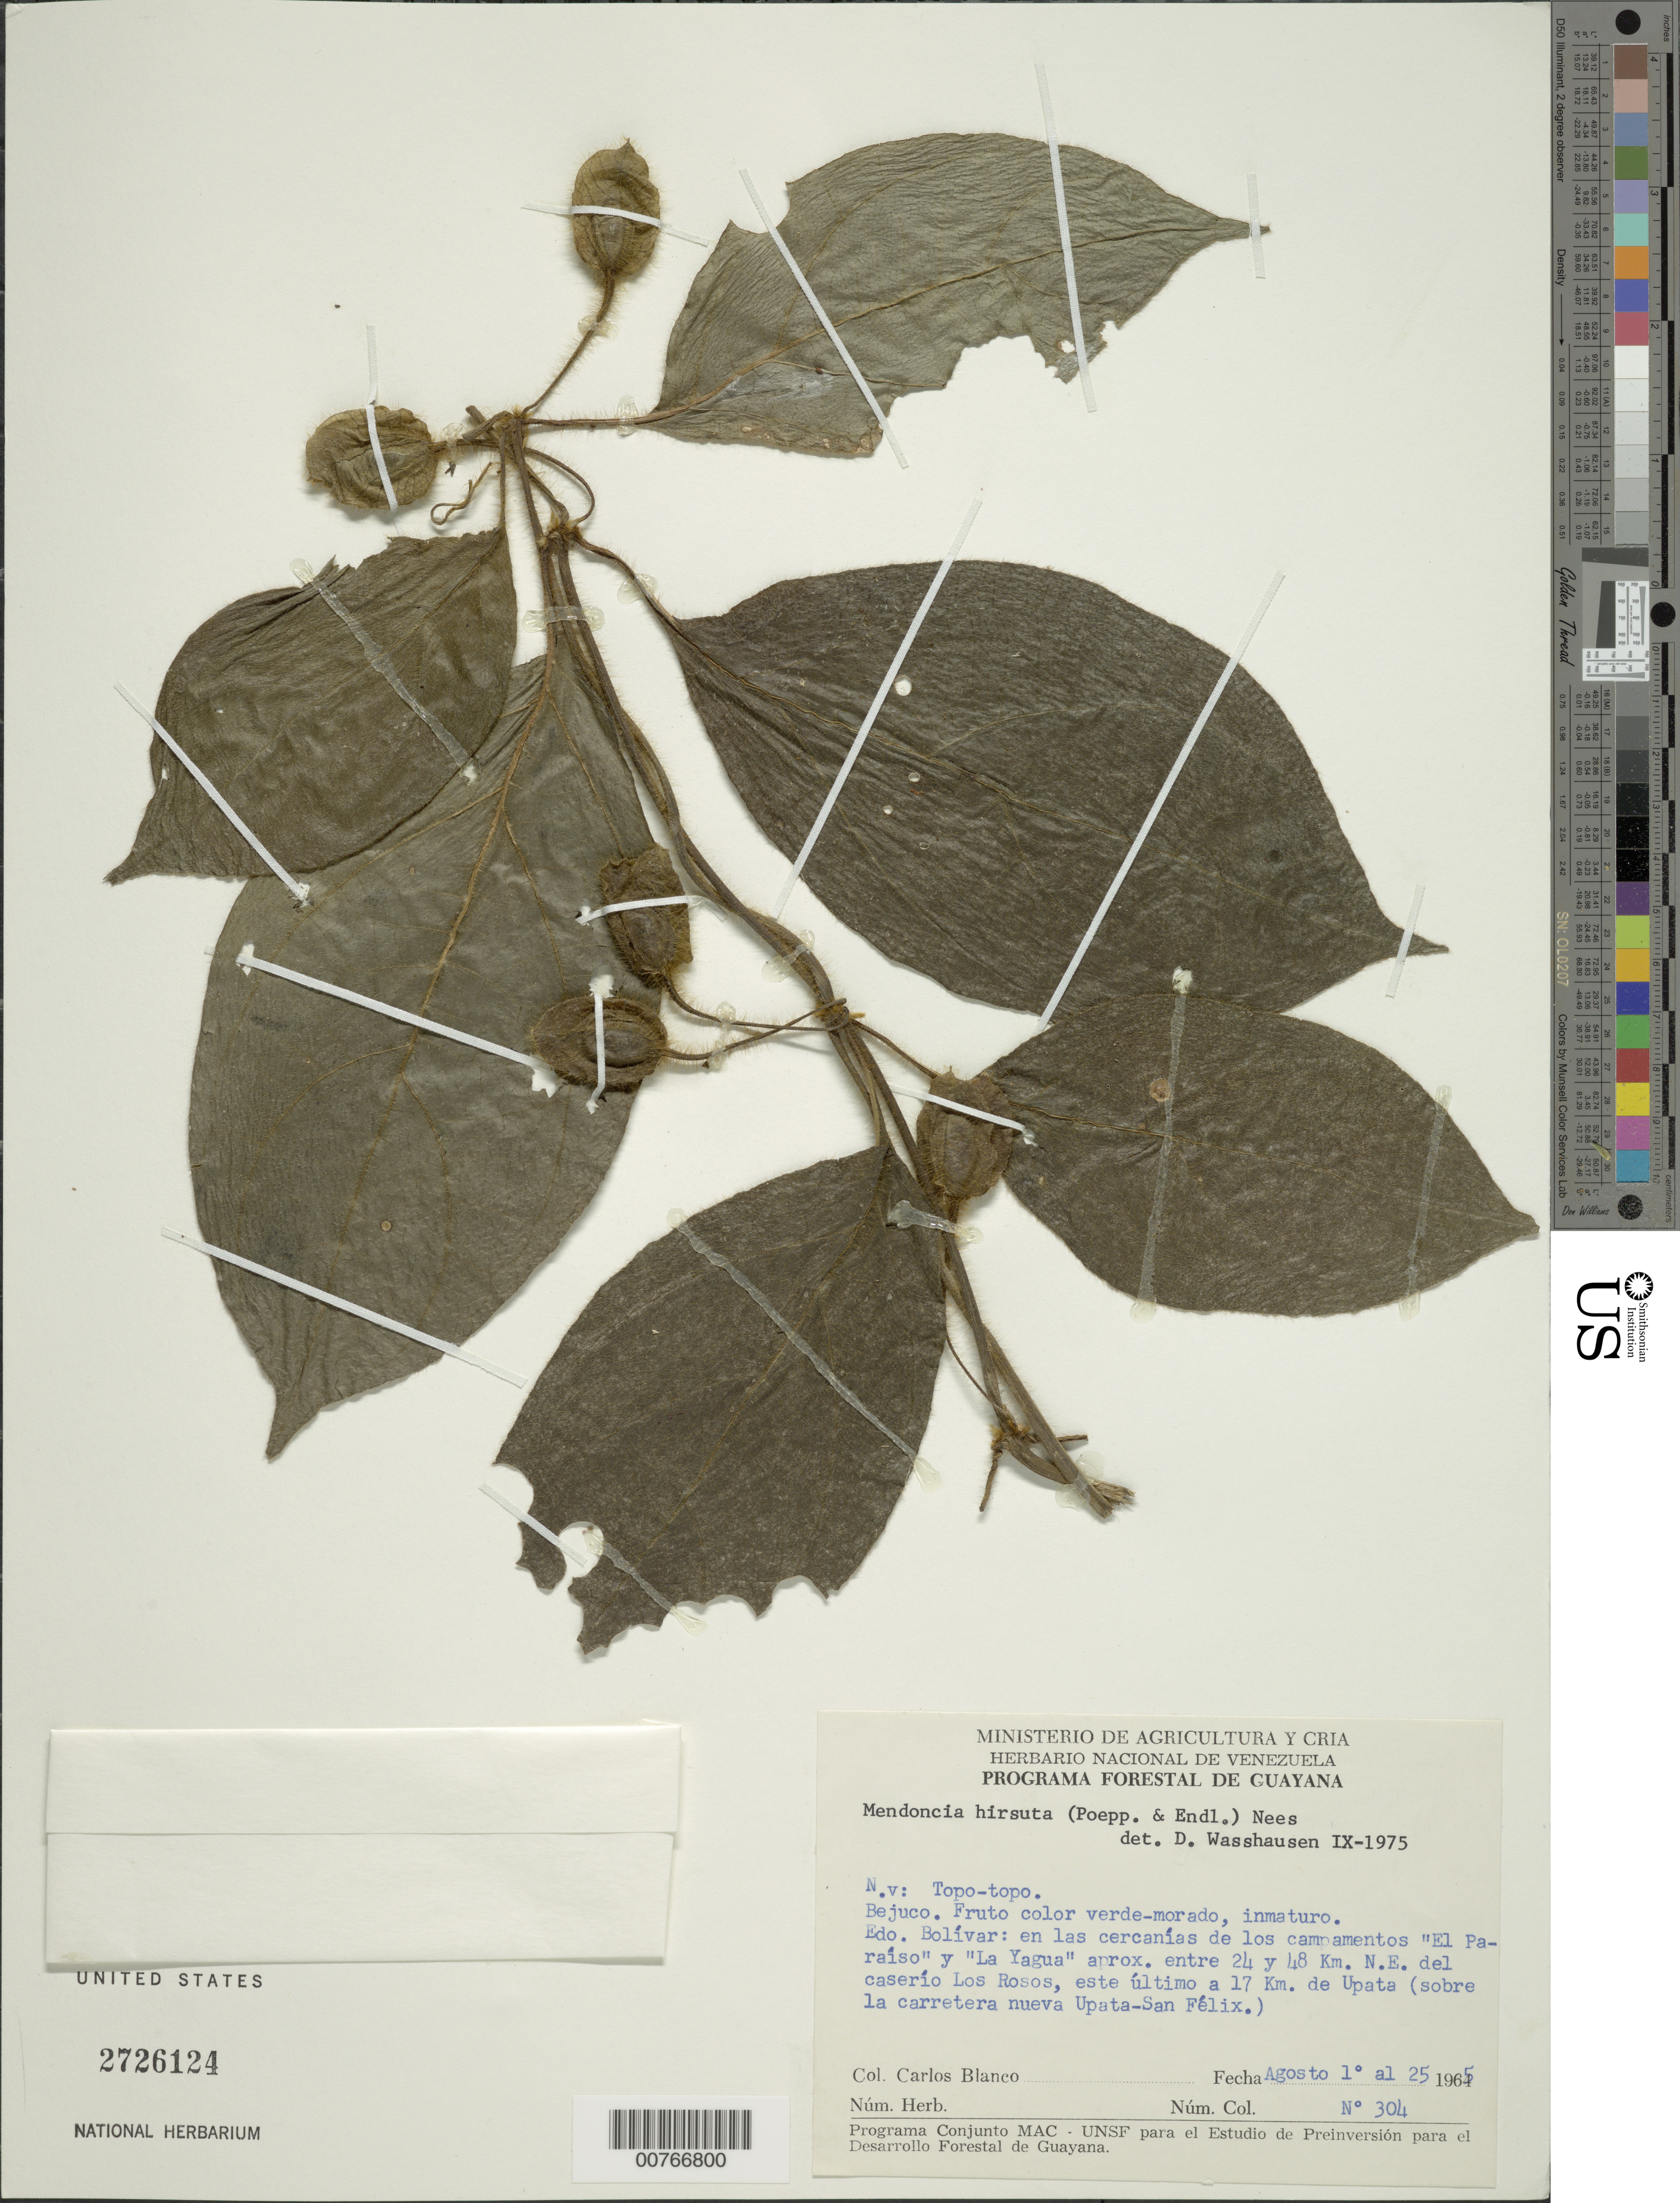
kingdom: Plantae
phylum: Tracheophyta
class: Magnoliopsida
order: Lamiales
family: Acanthaceae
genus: Mendoncia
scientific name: Mendoncia bivalvis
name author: (L. f.) Merr.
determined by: Wasshausen, Dieter C., (BOT), Smithsonian Institution - National Museum of Natural History (UNITED STATES)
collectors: C. A. Blanco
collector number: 304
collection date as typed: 1-Aug-65 to 25-Aug-65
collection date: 1965-08-01/1965-08-25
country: Venezuela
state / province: Bolívar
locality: Campamentos "El Paraiso" y "La Yagua", 24-48 km NE del caserío Los Rosos, 17 km E de Upata (sobre la carretera nueva Upata-San Felix)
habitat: Cercania de los campamentos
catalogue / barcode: US 2726124